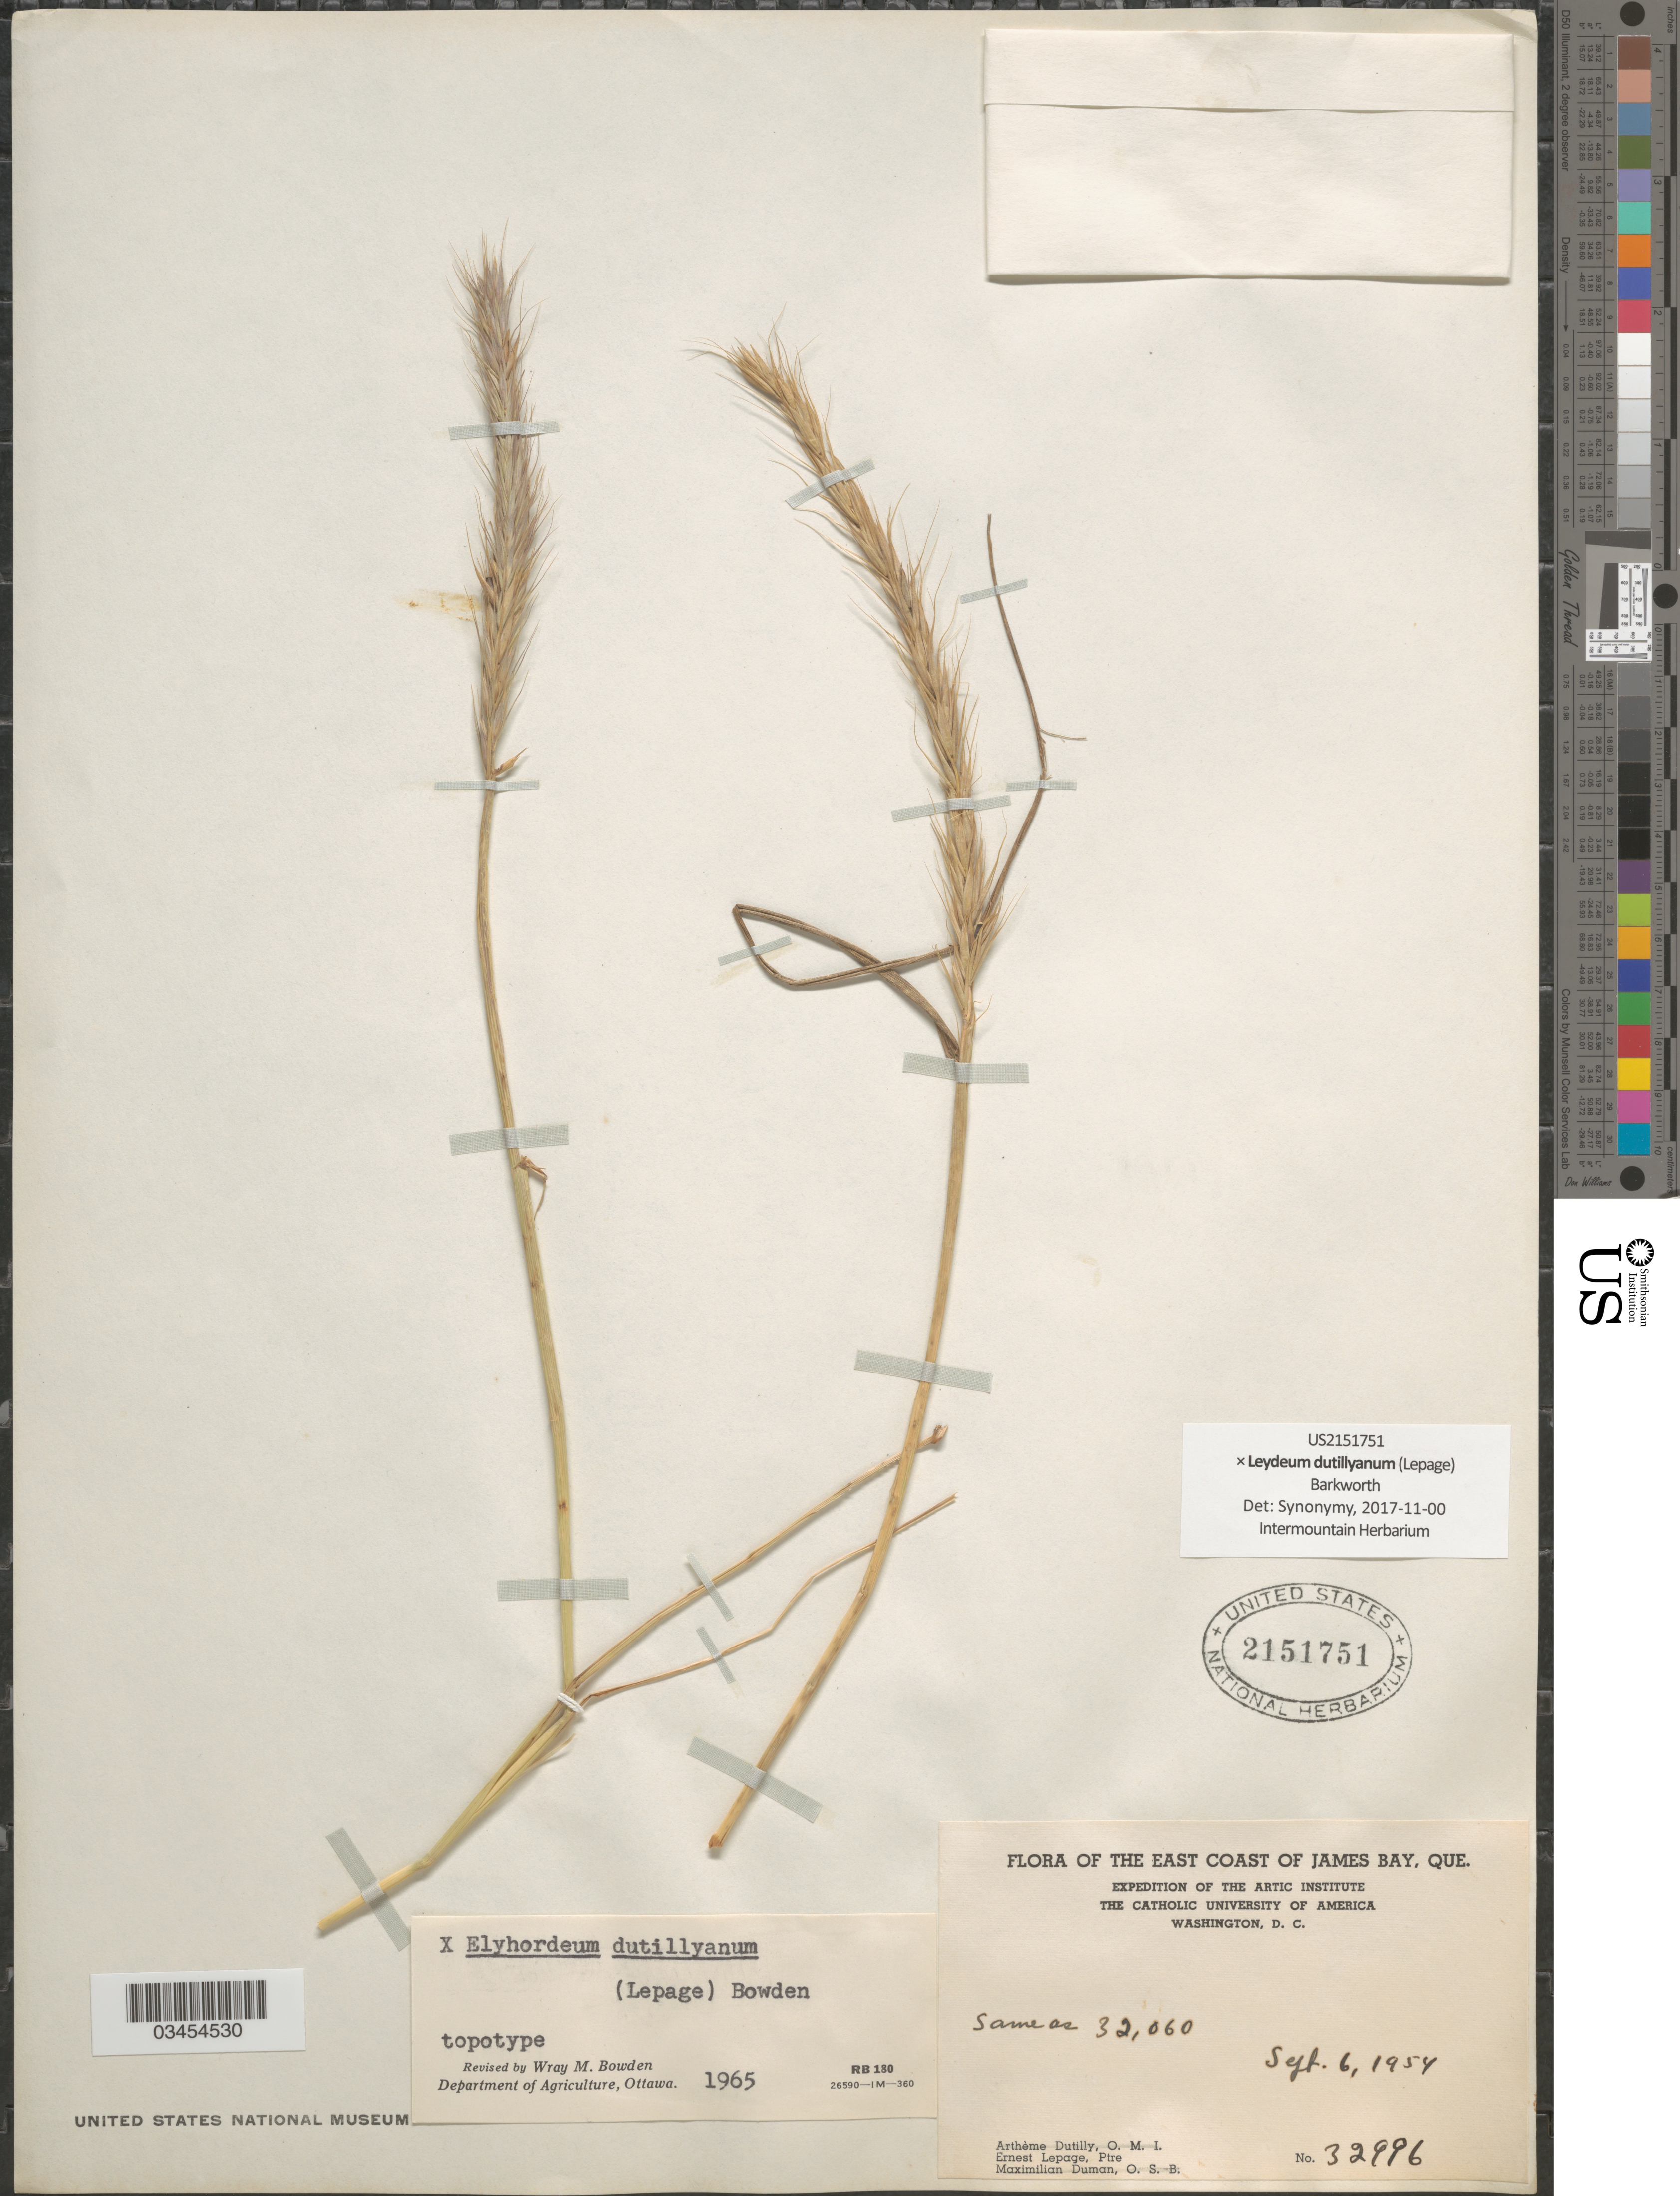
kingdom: Plantae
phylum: Tracheophyta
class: Liliopsida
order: Poales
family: Poaceae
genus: Leydeum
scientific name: x Leydeum dutillyanum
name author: (Lepage) Barkworth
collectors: E. Lepage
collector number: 32996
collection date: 1954-09-06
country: Canada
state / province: Quebec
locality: East Coast of James Bay. Expedition of the Arctic Institute.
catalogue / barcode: US 2151751